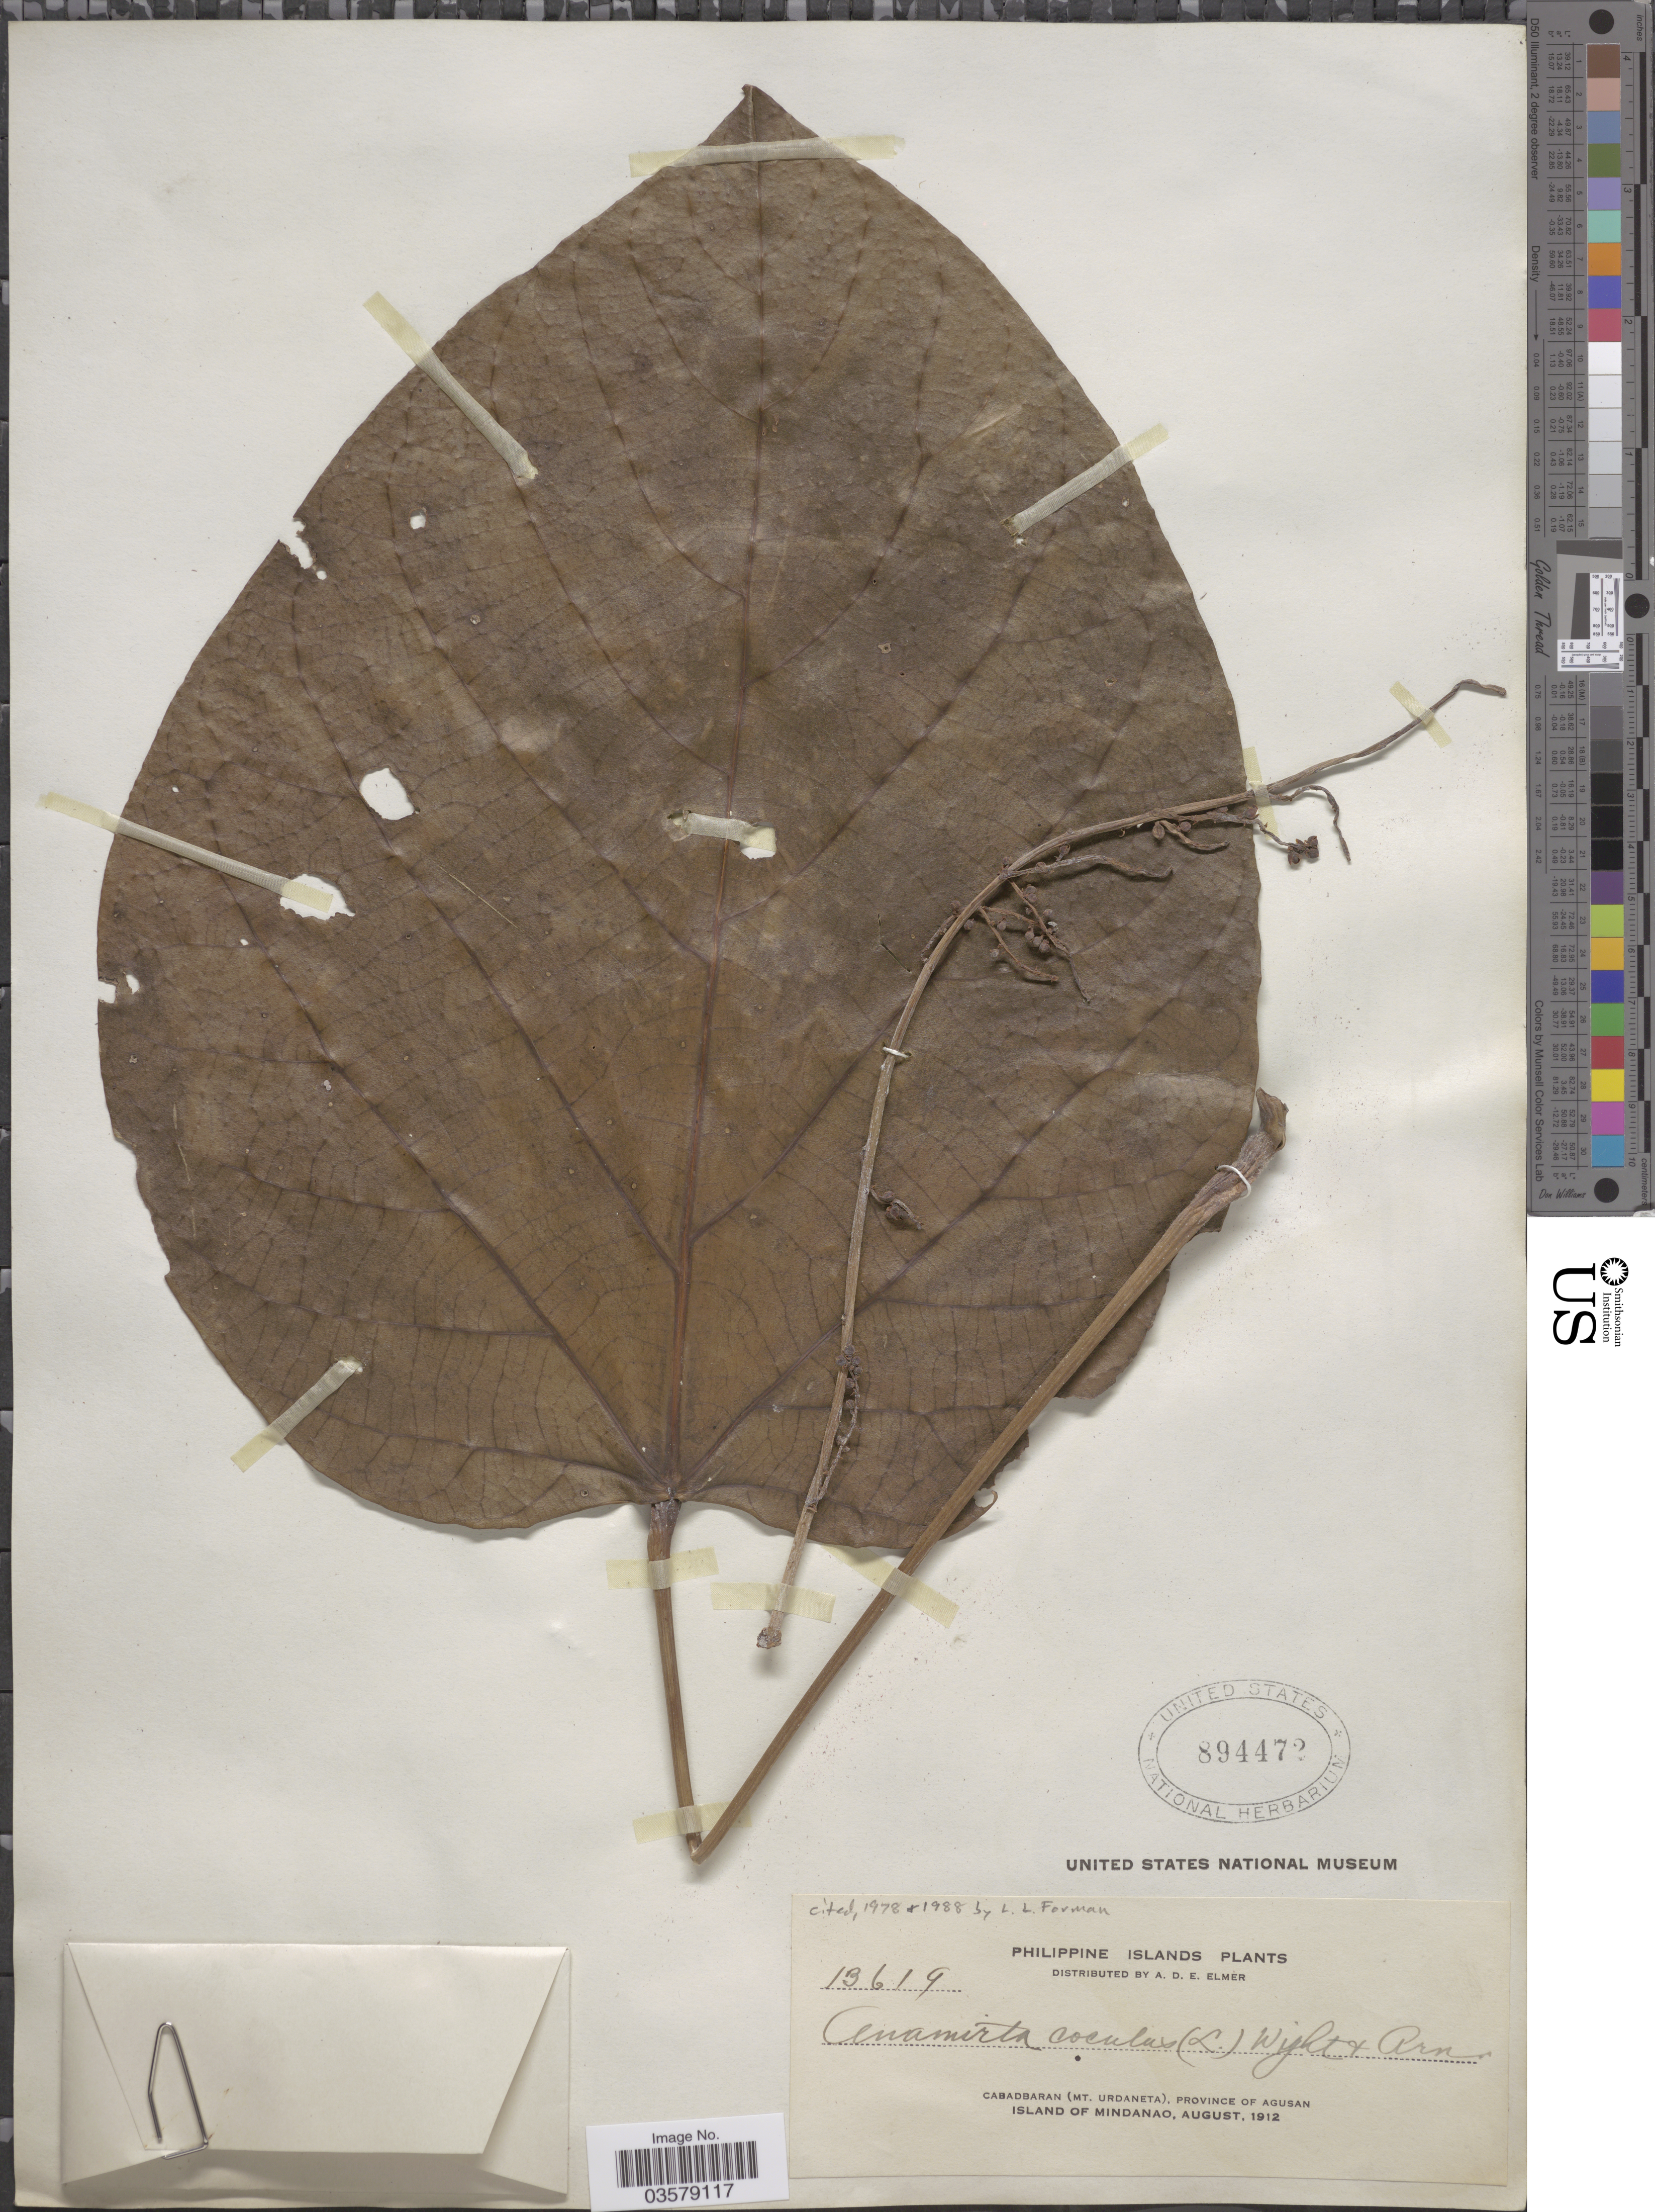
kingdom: Plantae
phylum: Tracheophyta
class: Magnoliopsida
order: Ranunculales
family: Menispermaceae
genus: Anamirta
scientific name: Anamirta cocculus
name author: (L.) Wight & Arn.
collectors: A. D. E. Elmer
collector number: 13619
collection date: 1912-08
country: Philippines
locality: Cabadbaran (Mt. Urdaneta), province of Agusan. Island of Mindanao.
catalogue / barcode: US 894472